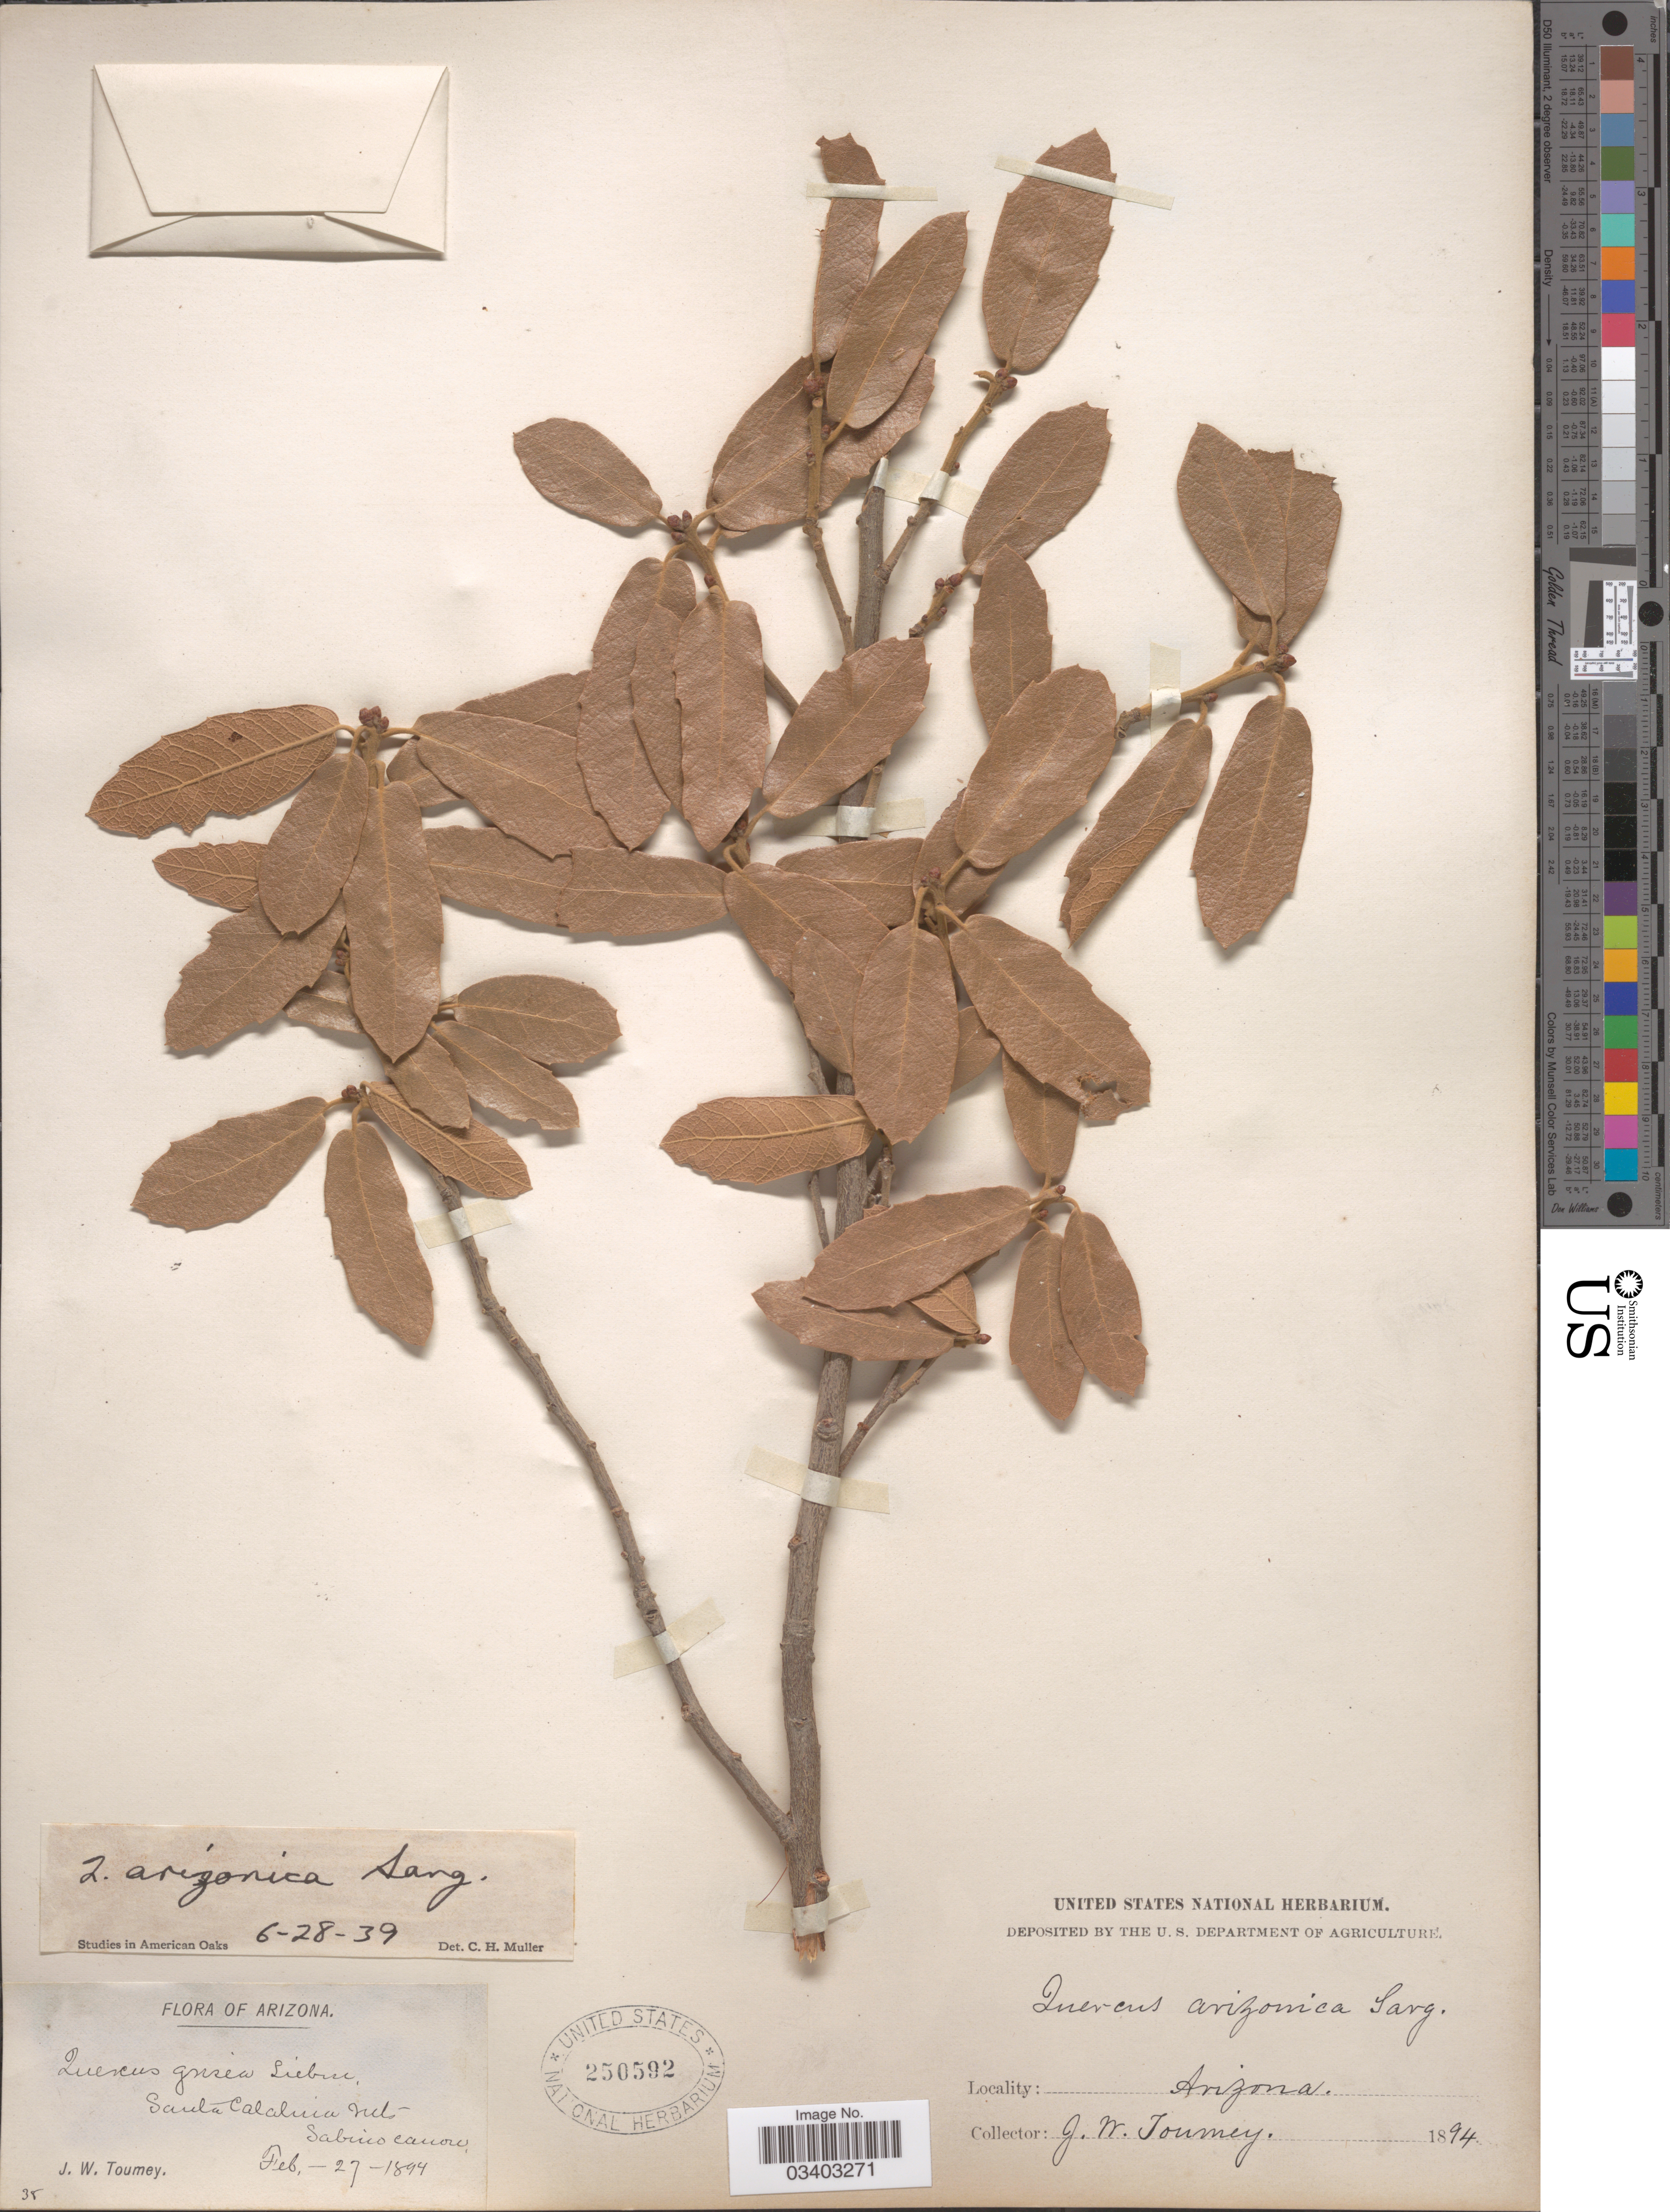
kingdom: Plantae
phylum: Tracheophyta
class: Magnoliopsida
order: Fagales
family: Fagaceae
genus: Quercus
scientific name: Quercus arizonica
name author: Sarg.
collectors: J. W. Toumey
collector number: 38*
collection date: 1894-02-27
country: United States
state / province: Arizona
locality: Santa Catalina Mts Sabino canon.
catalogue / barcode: US 250592